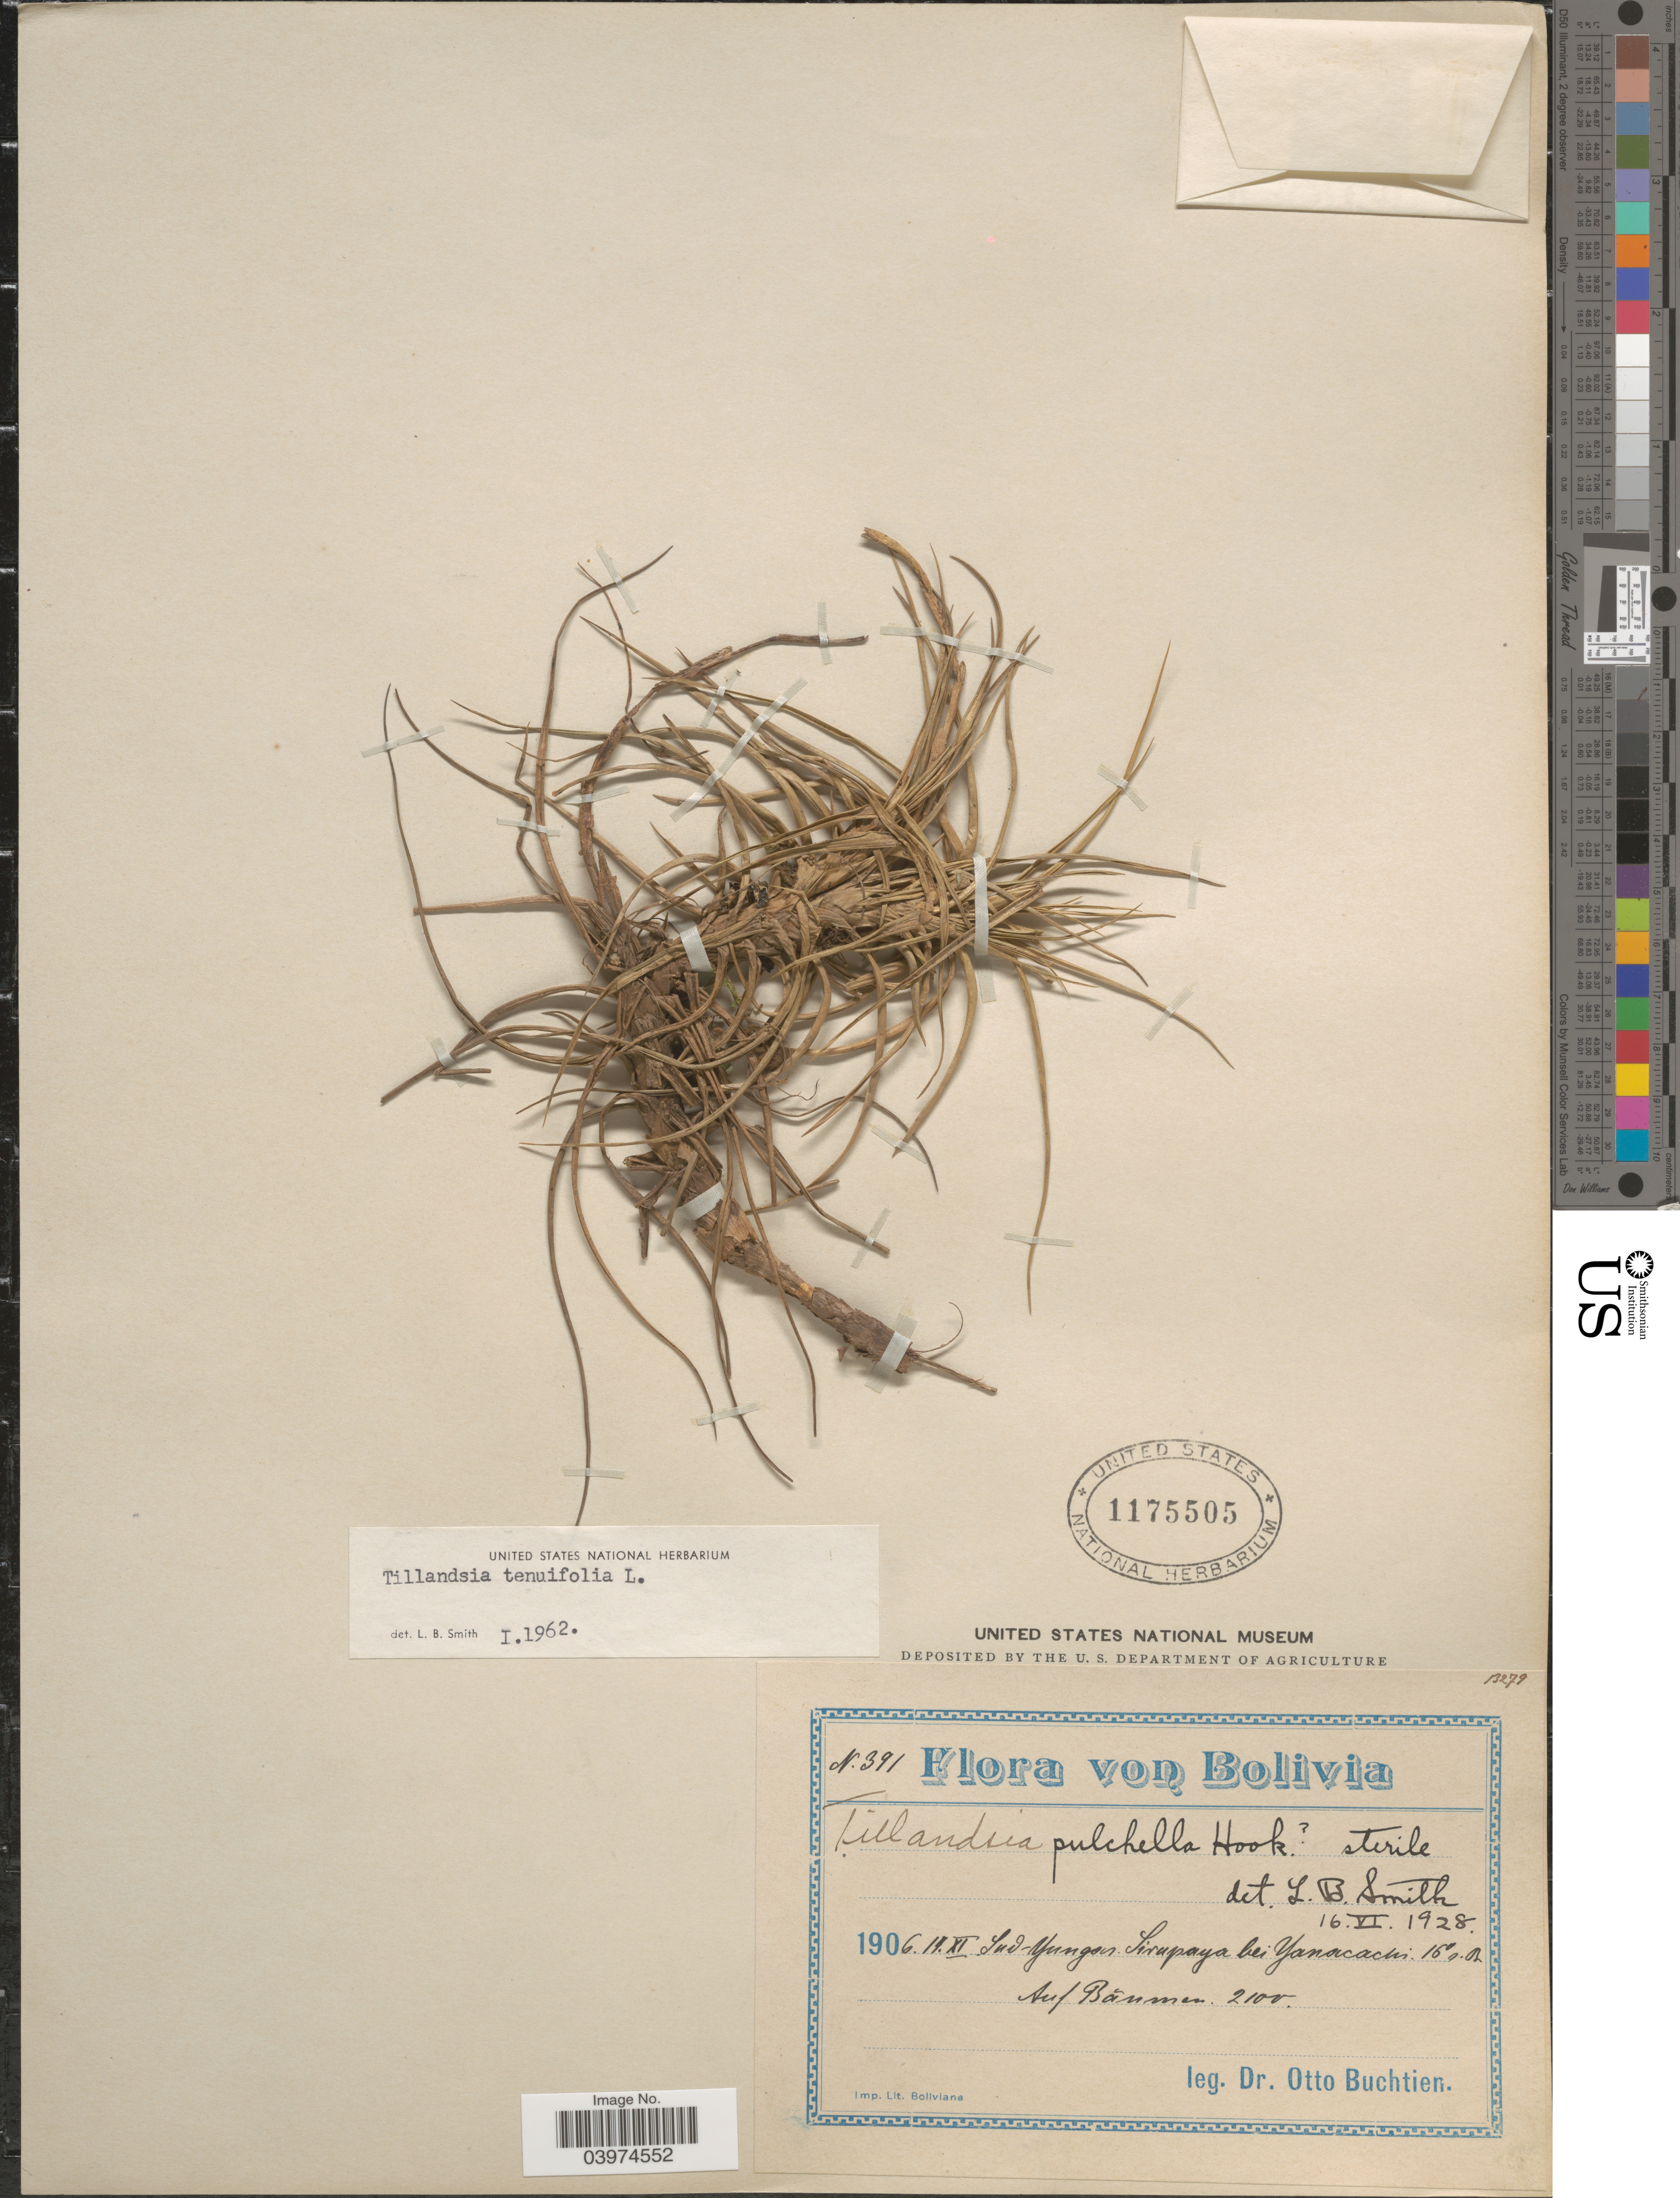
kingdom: Plantae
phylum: Tracheophyta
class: Liliopsida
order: Poales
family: Bromeliaceae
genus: Tillandsia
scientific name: Tillandsia tenuifolia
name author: L.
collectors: O. Buchtien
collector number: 391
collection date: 1906-11-14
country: Bolivia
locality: Sud-Yungas Sirapaya bei Yanacachi.16°n Br. Auf Baumen.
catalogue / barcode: US 1175505